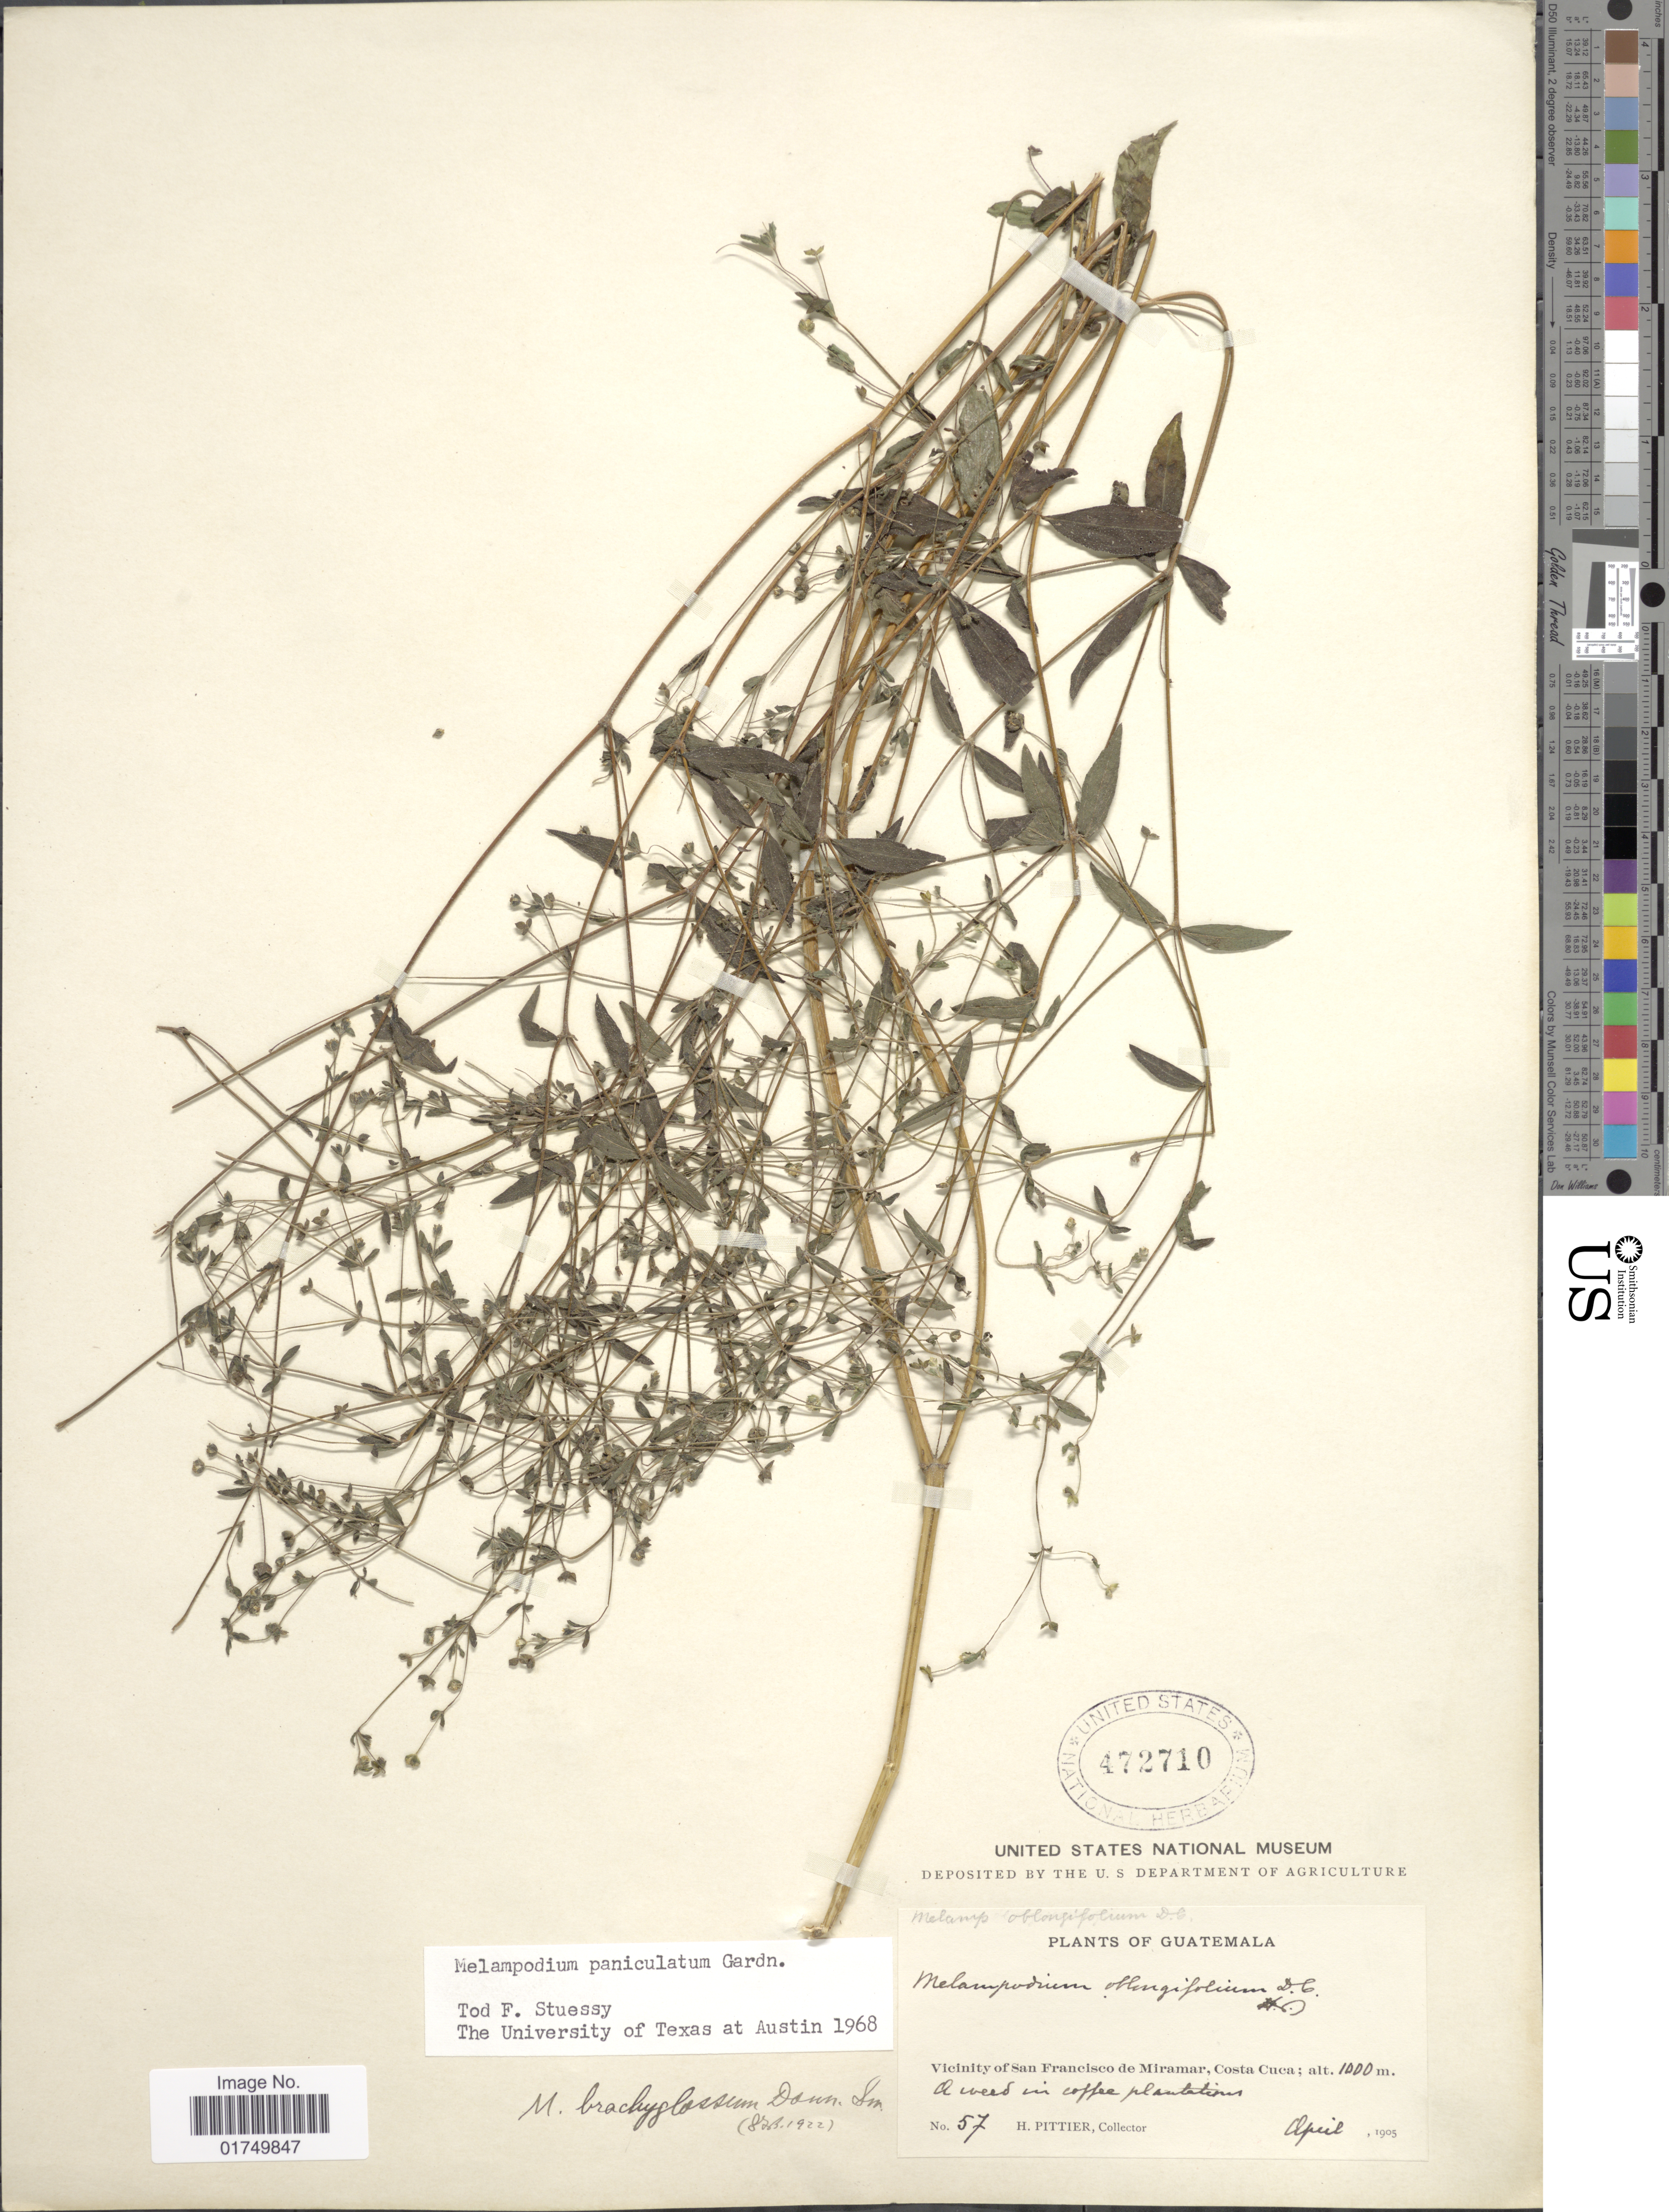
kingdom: Plantae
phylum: Tracheophyta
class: Magnoliopsida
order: Asterales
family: Asteraceae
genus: Melampodium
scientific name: Melampodium paniculatum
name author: Gardner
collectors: H. F. Pittier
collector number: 57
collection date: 1905-04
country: Guatemala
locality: Vicinity of San Francisco de Miramar, Costa Cuca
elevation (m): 1000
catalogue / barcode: US 472710